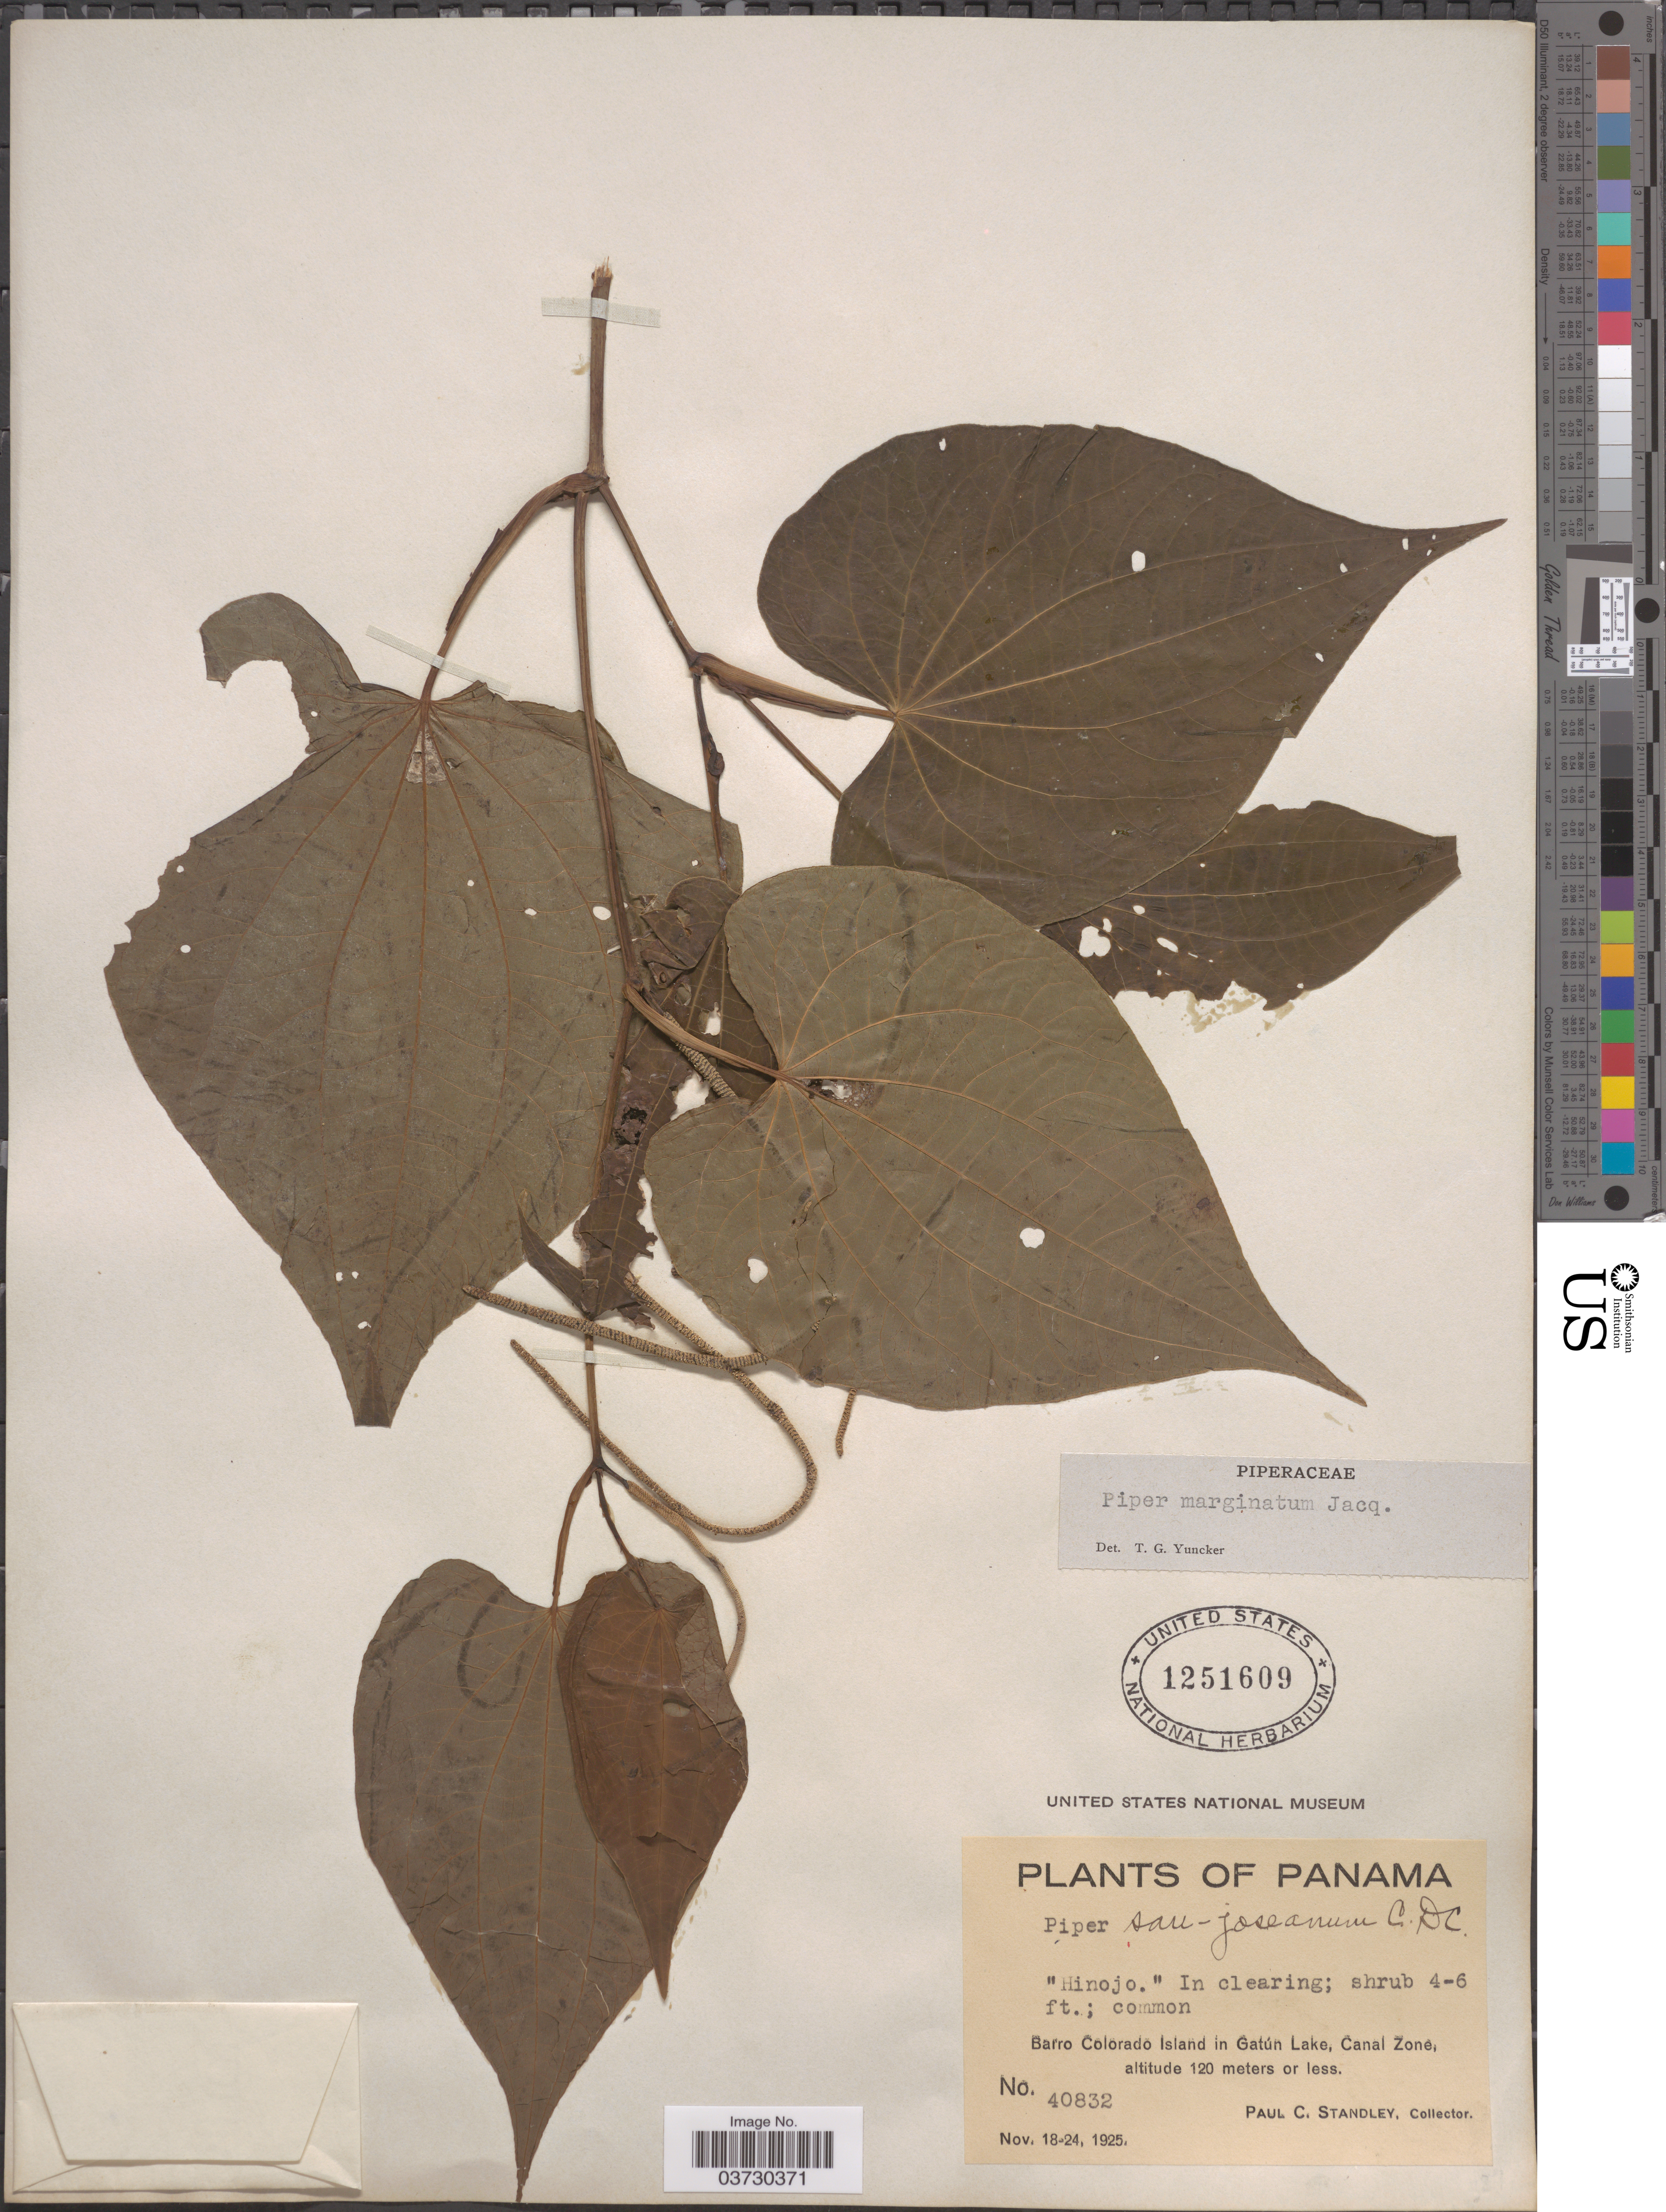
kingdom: Plantae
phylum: Tracheophyta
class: Magnoliopsida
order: Piperales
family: Piperaceae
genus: Piper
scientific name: Piper marginatum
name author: Jacq.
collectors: P. C. Standley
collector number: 40832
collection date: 1925-11-18/1925-11-24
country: Panama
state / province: Panamá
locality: Barro Colorado Island in Gatún Lake, Canal Zone.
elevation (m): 120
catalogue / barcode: US 1251609